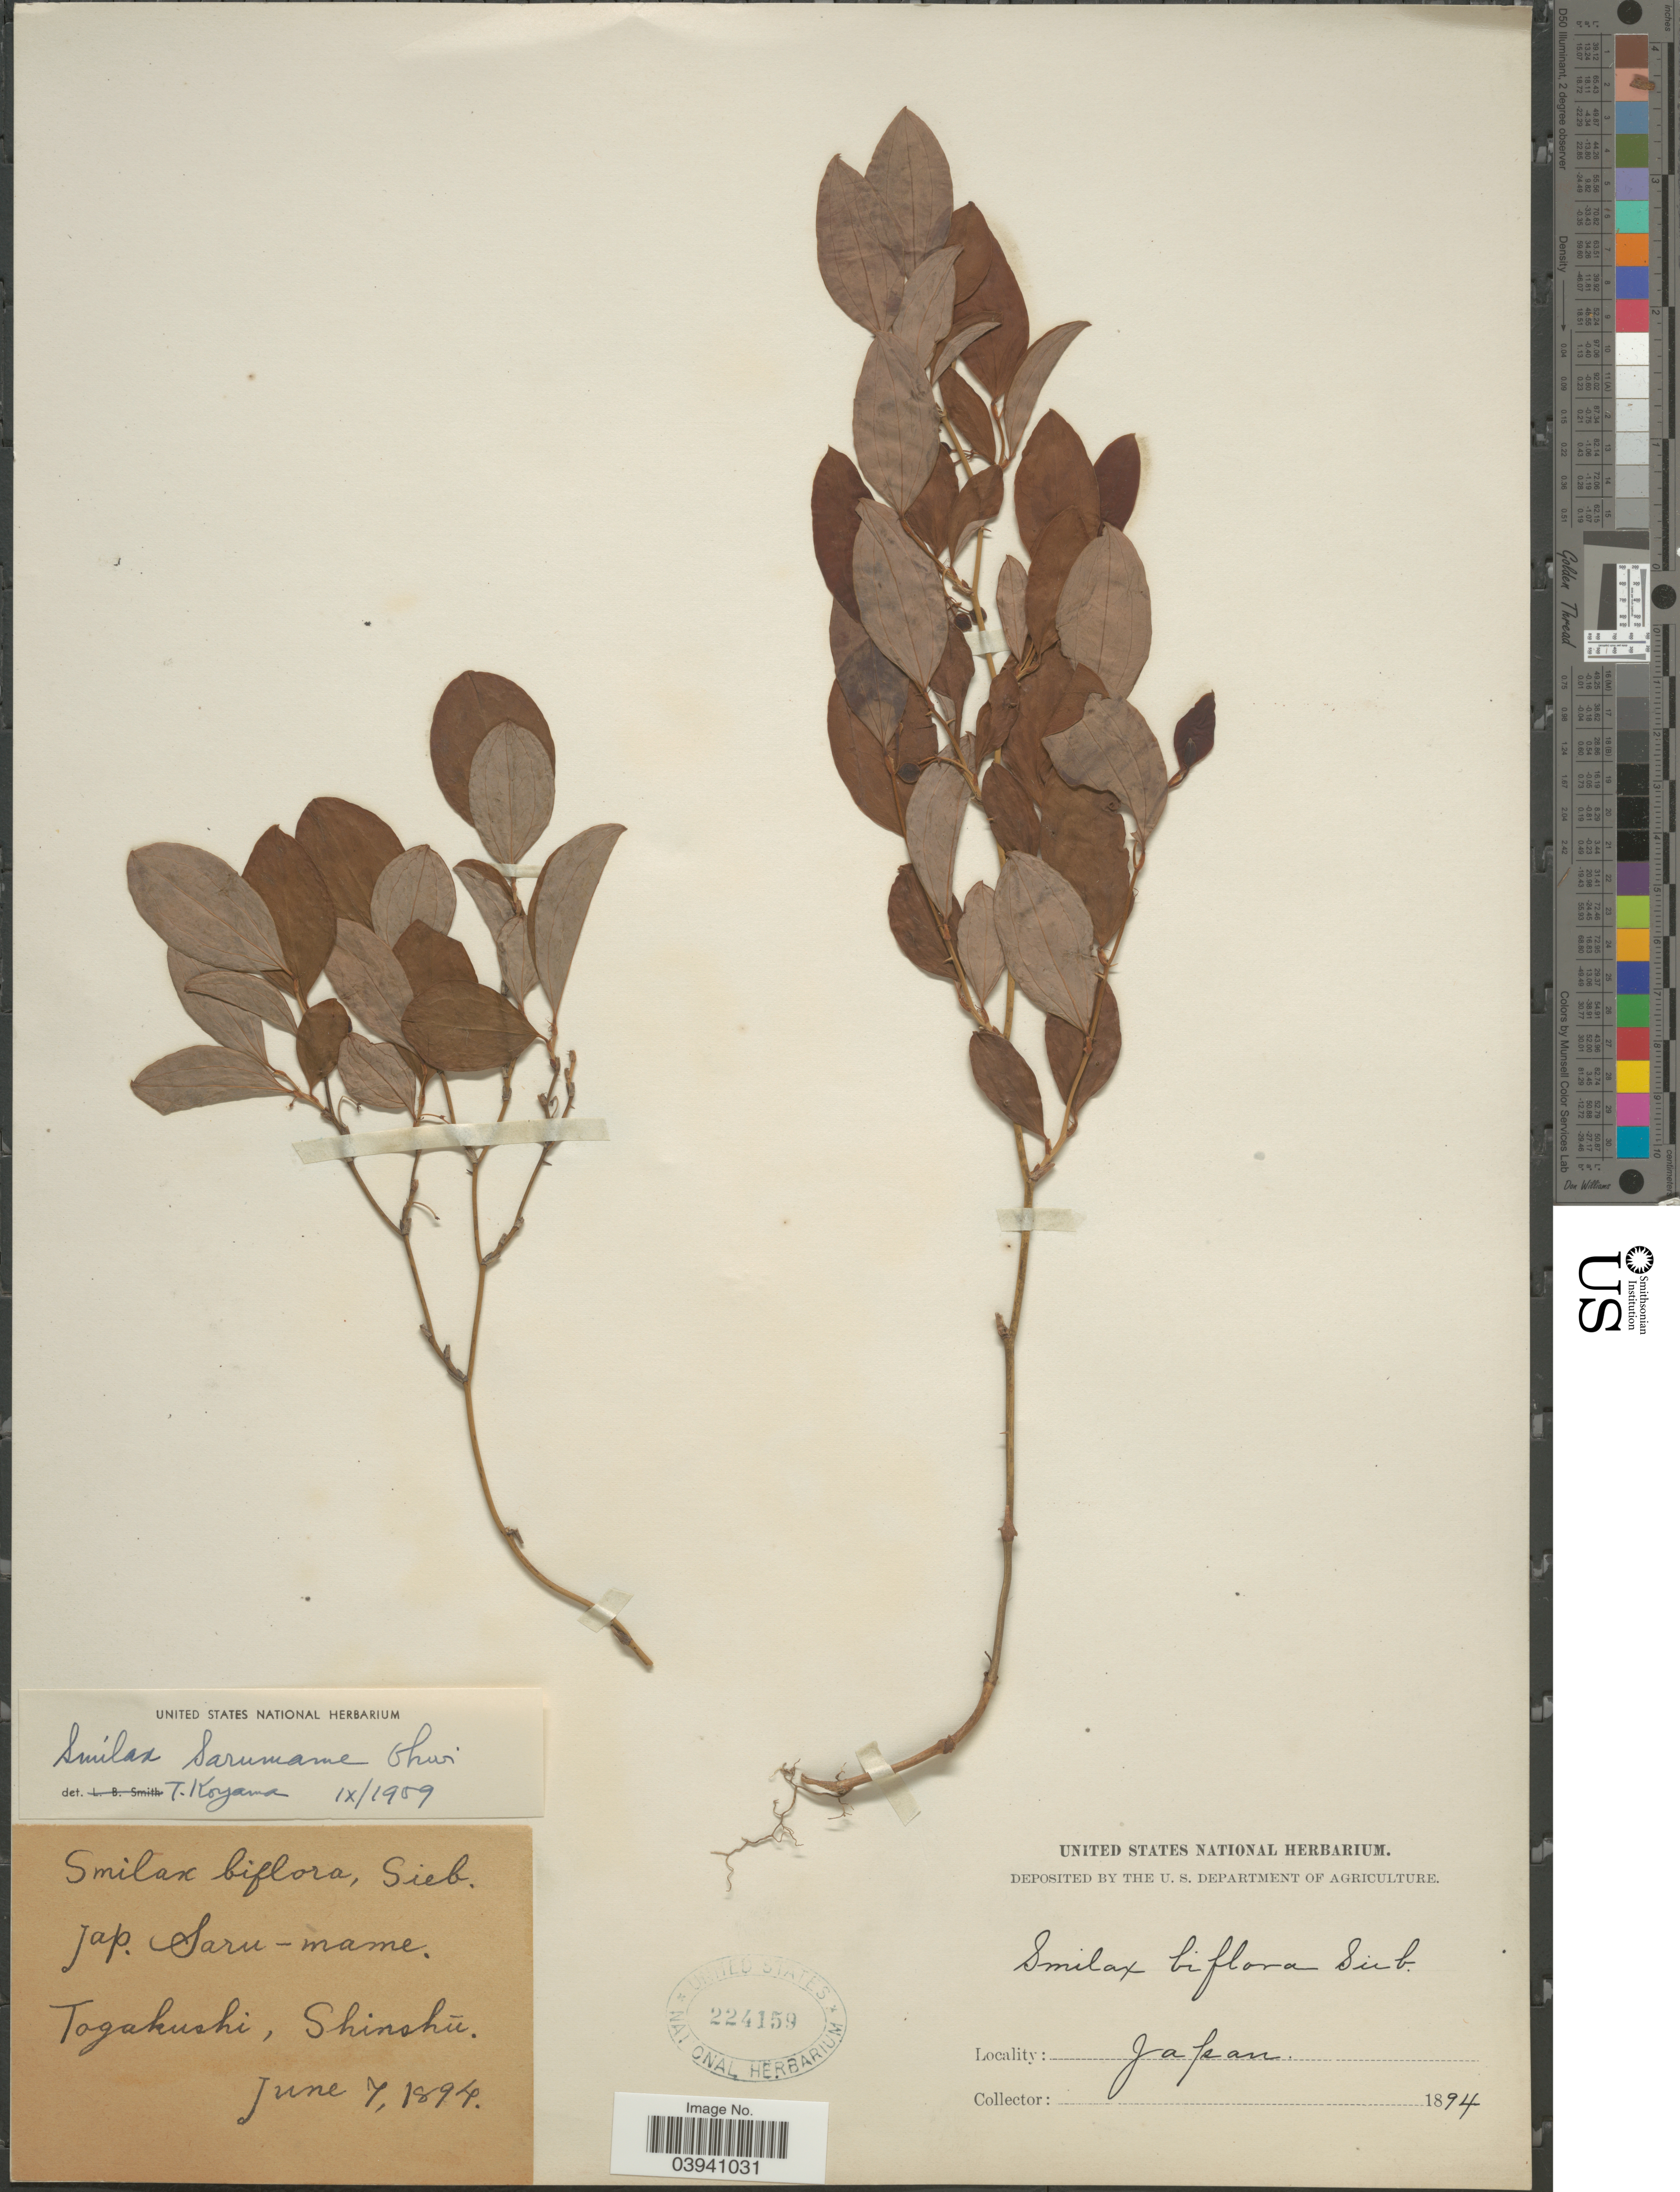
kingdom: Plantae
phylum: Tracheophyta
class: Liliopsida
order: Liliales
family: Smilacaceae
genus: Smilax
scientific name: Smilax sarumame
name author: Ohwi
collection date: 1894-06-07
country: Japan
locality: Togakushi, Shinshū.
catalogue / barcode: US 224159